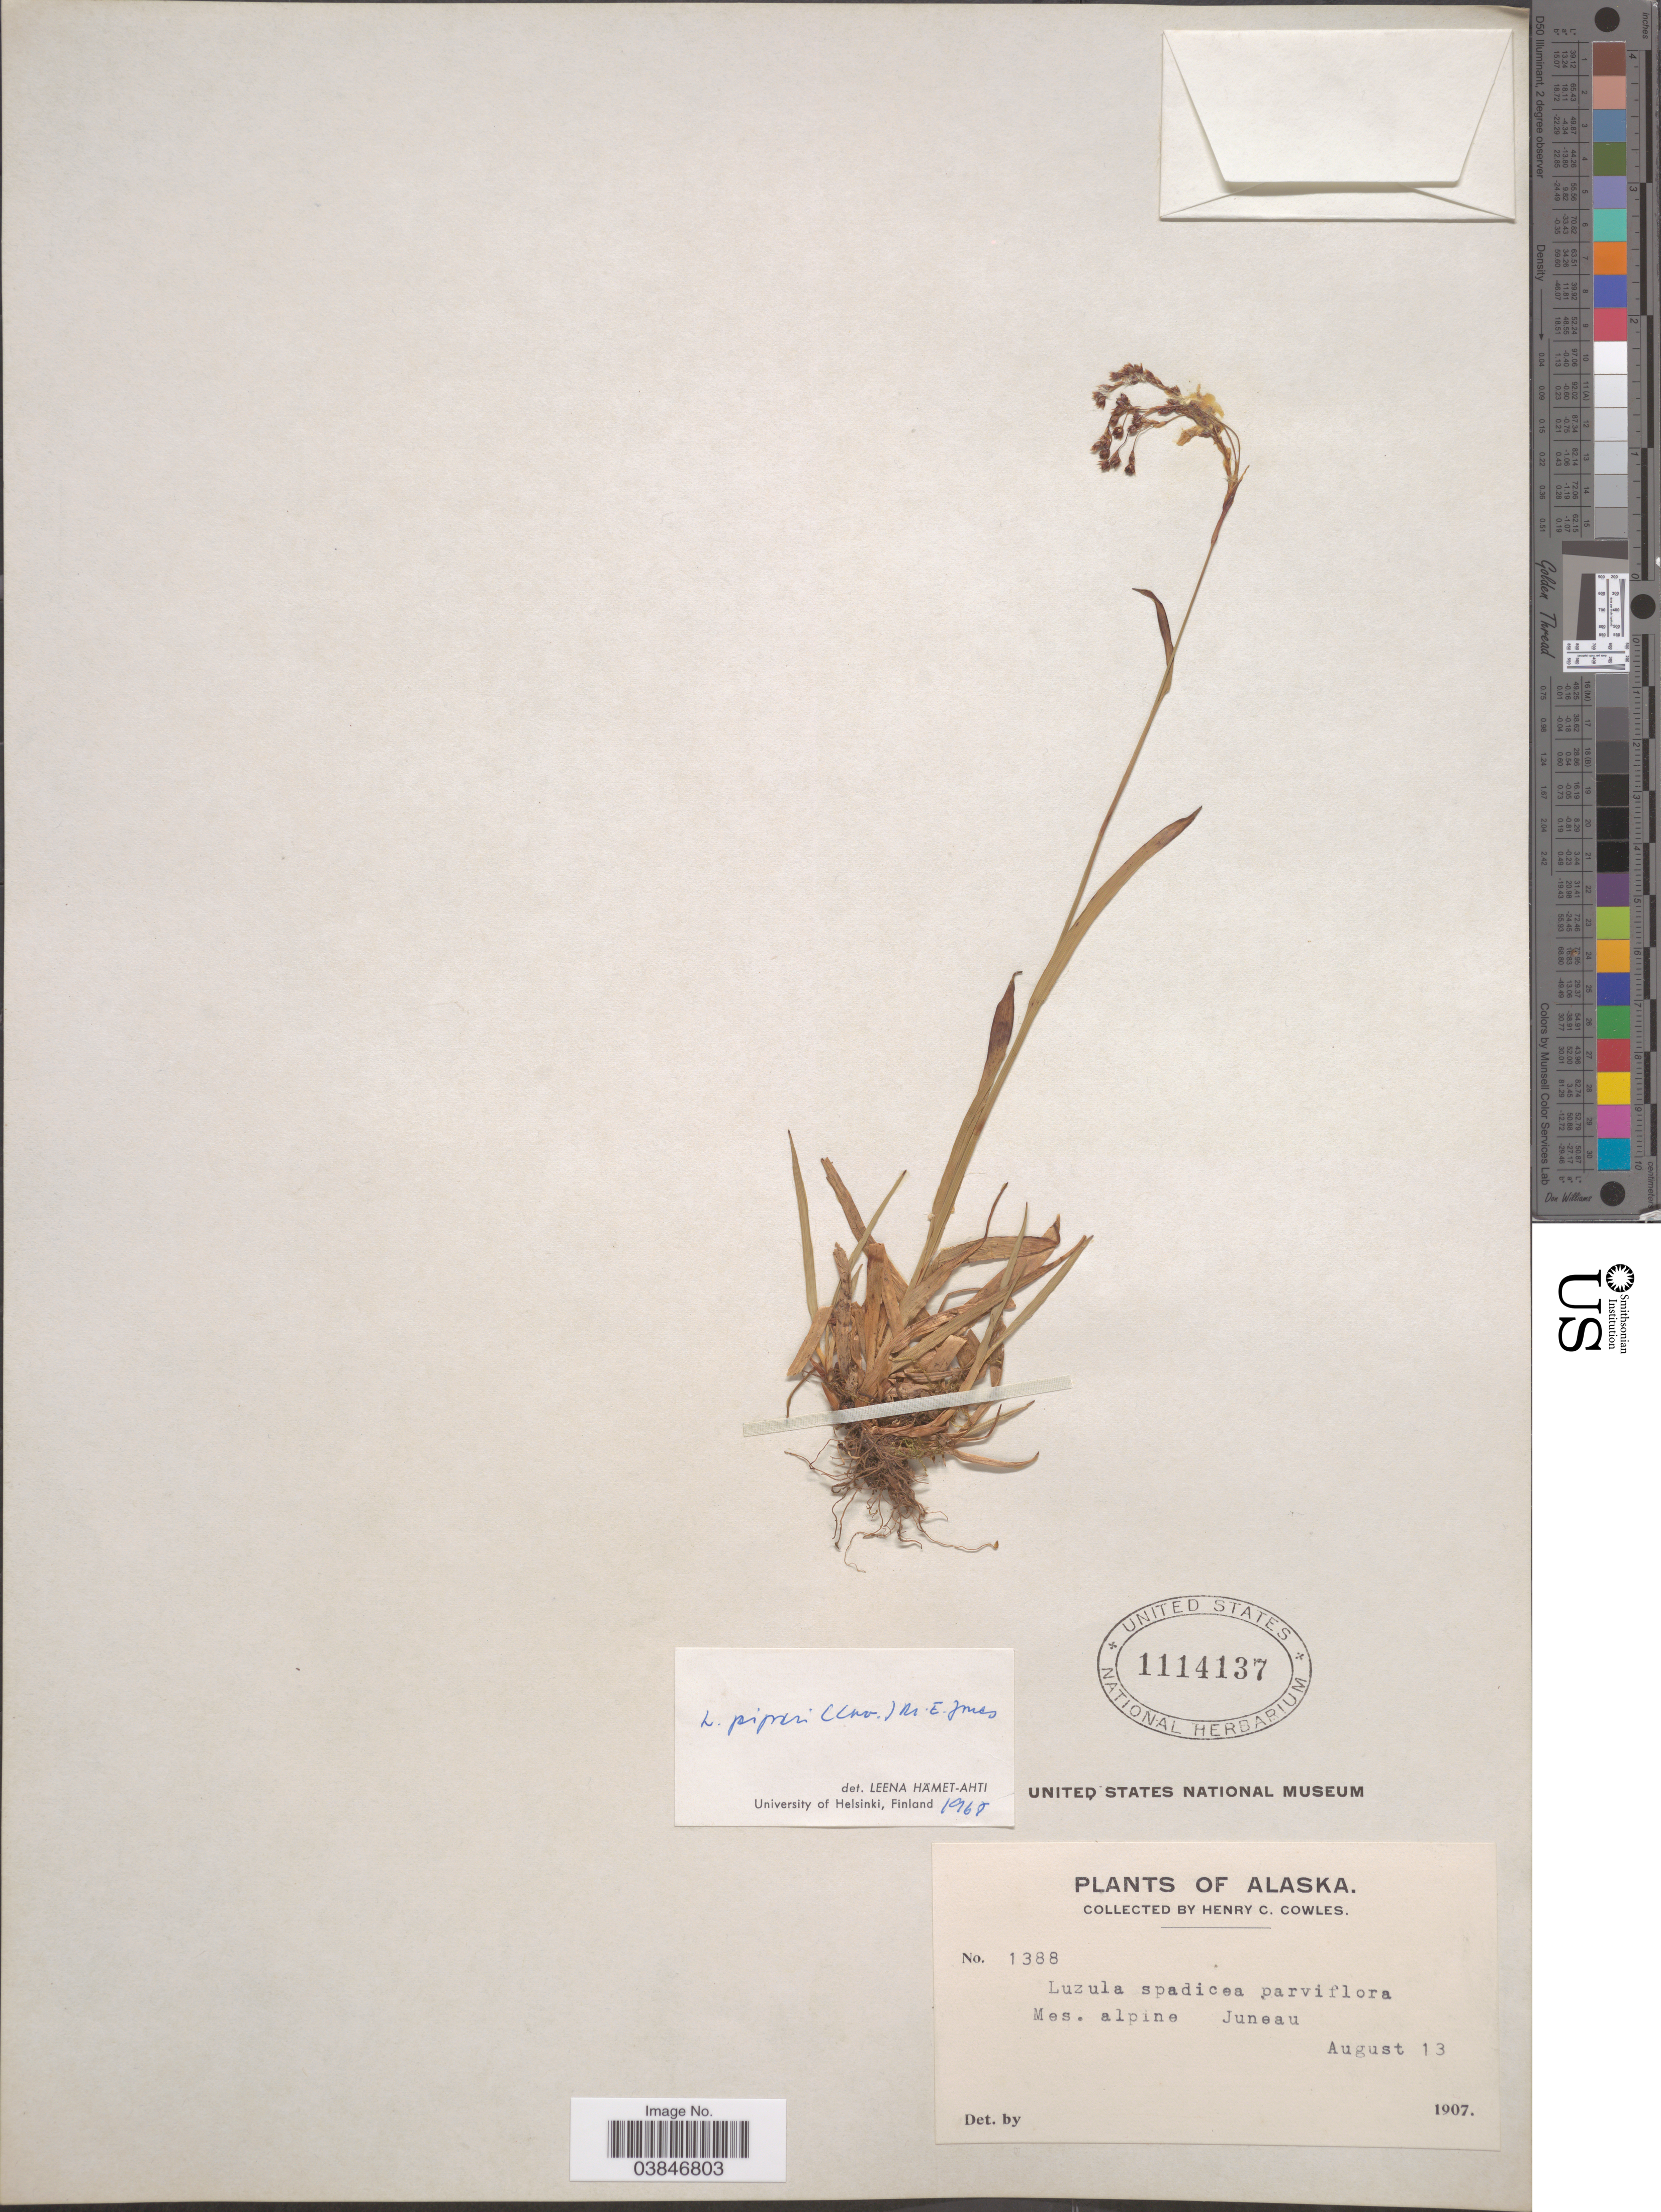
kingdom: Plantae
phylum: Tracheophyta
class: Liliopsida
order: Poales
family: Juncaceae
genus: Luzula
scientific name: Luzula piperi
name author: (Coville) M.E. Jones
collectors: H. Cowles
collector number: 1388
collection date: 1907-08-13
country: United States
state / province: Alaska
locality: Mes. alpine Juneau.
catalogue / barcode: US 1114137